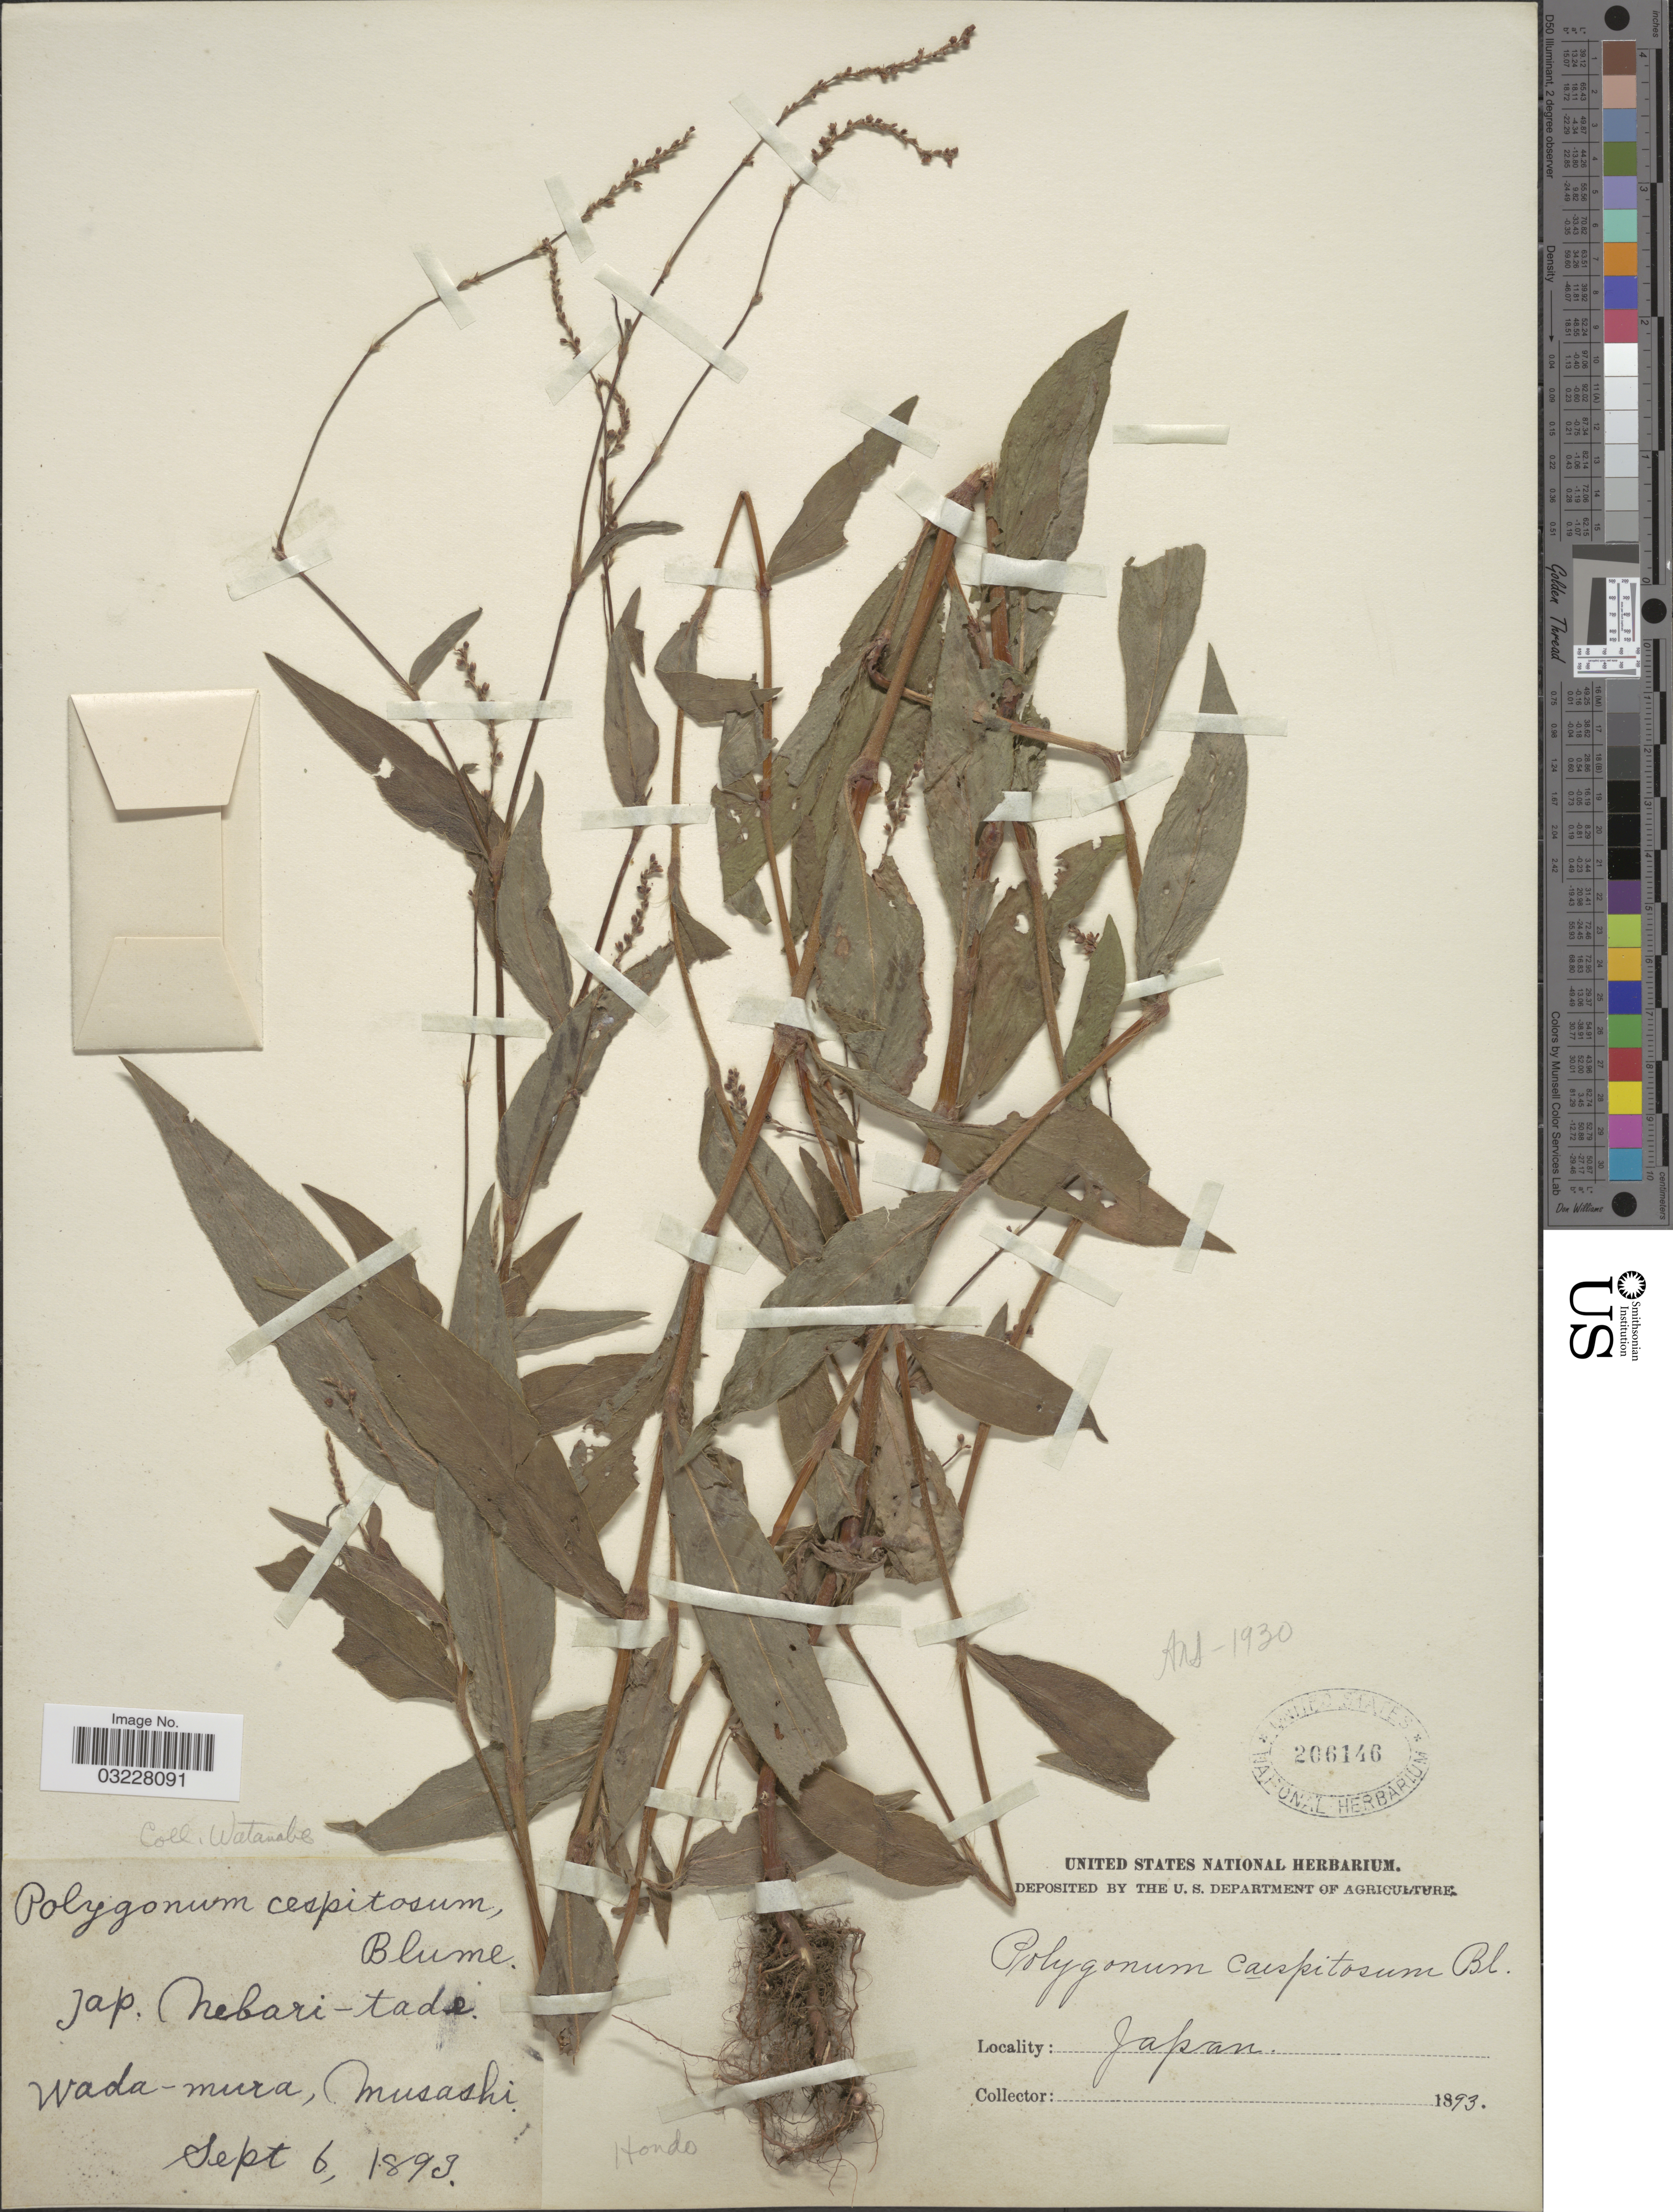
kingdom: Plantae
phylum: Tracheophyta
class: Magnoliopsida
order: Caryophyllales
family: Polygonaceae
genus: Polygonum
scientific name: Polygonum caespitosum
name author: Blume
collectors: -. Watanabe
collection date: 1893-09-06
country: Japan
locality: Wada-mura, Musashi.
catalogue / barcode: US 206146